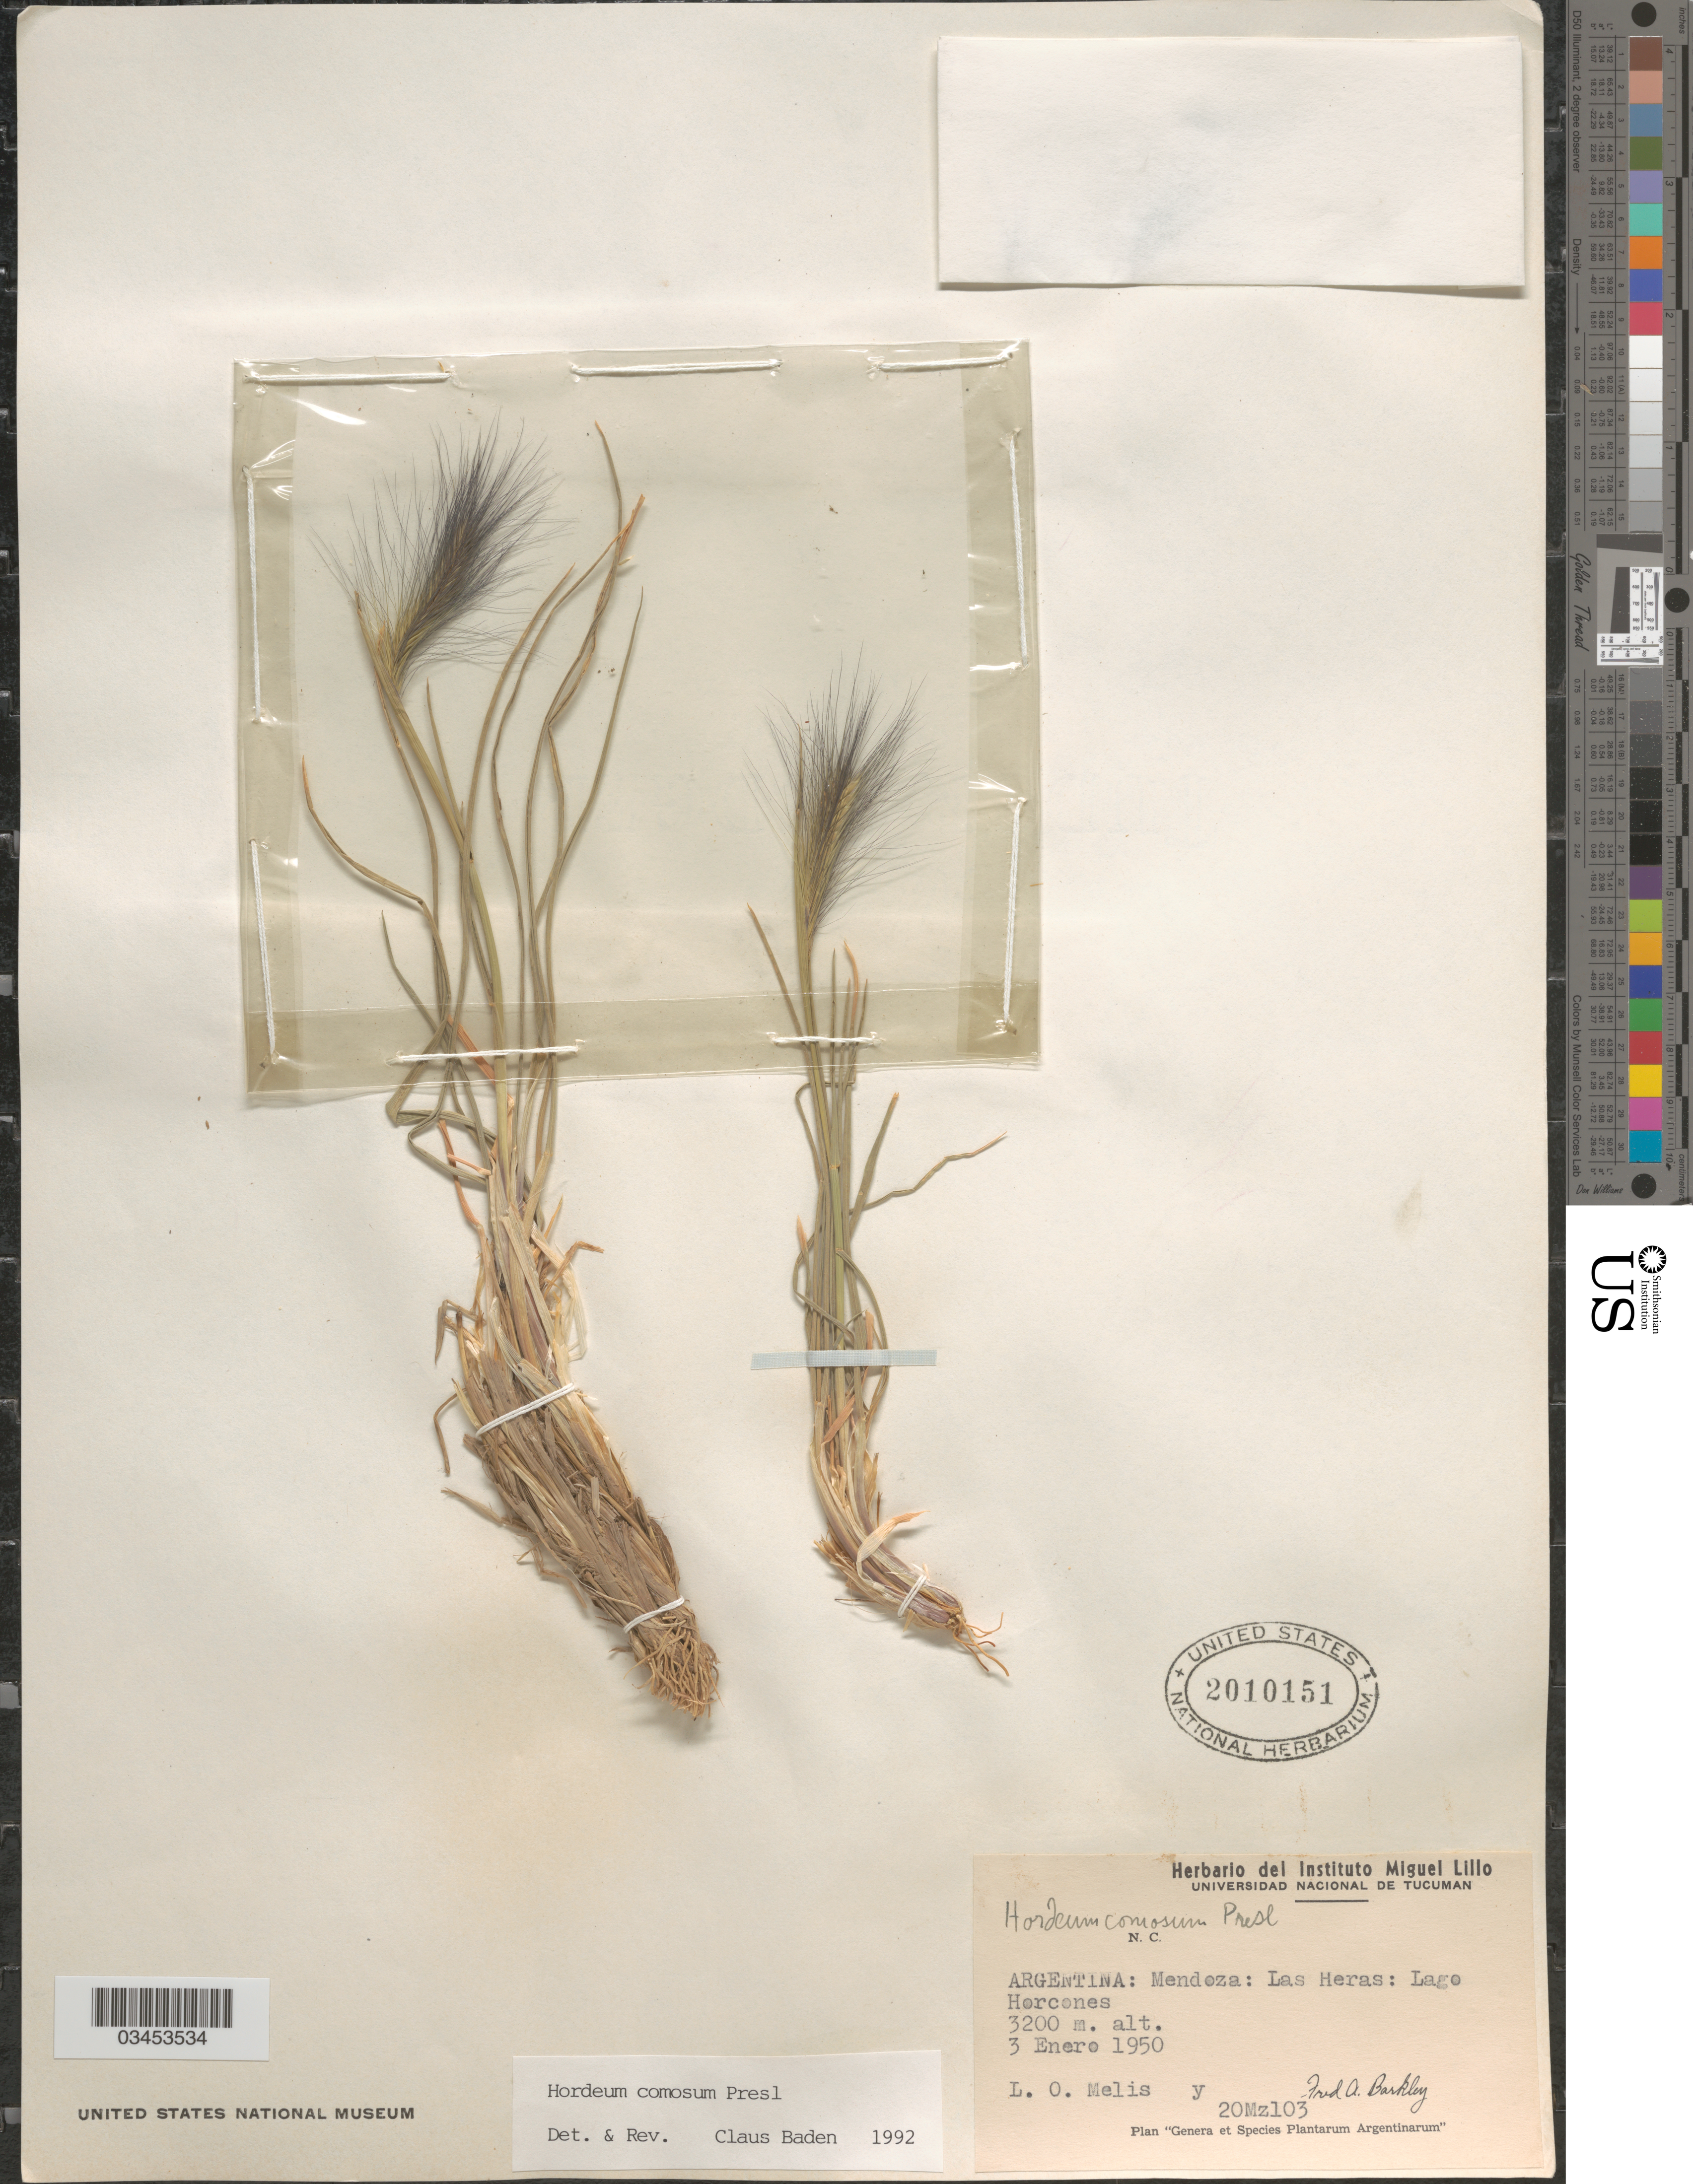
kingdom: Plantae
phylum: Tracheophyta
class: Liliopsida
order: Poales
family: Poaceae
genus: Hordeum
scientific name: Hordeum comosum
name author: J. Presl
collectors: L. Melis & F. A. Barkley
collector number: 20Mz103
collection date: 1950-01-03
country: Argentina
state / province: Mendoza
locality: Las Heras: Lago Horcones.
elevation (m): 3200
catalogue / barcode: US 2010151